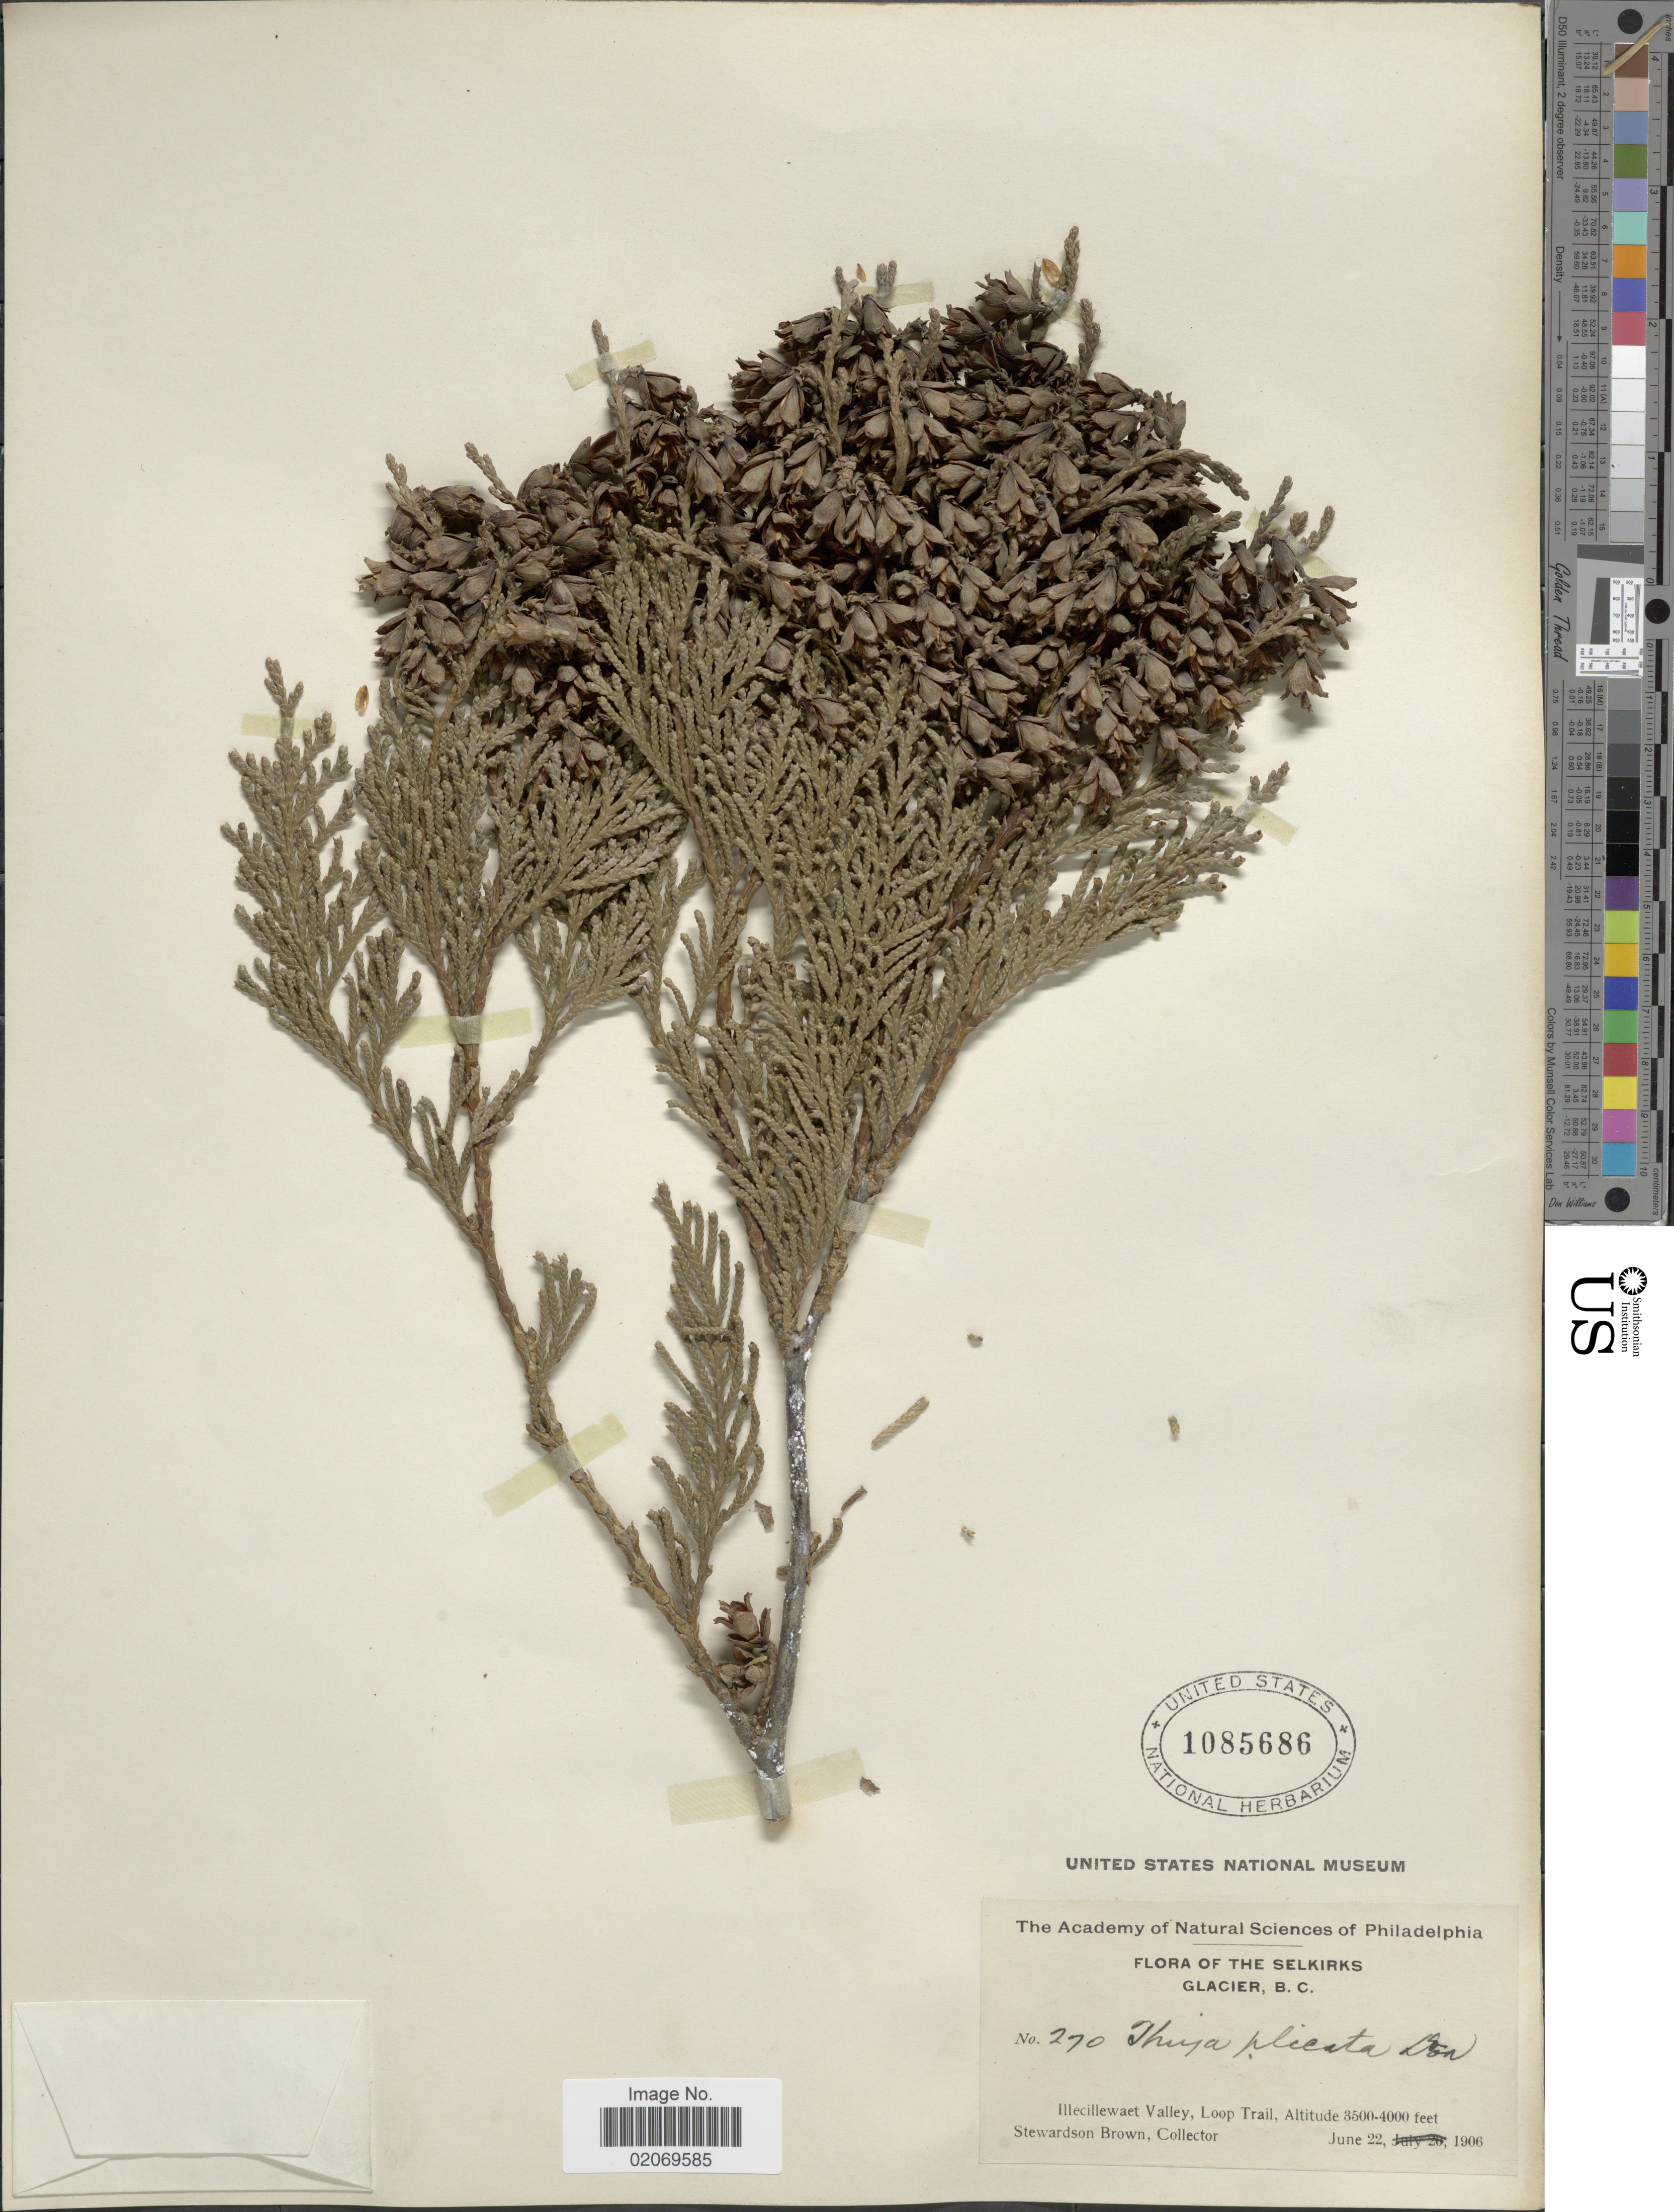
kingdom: Plantae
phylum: Tracheophyta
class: Pinopsida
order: Pinales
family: Cupressaceae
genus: Thuja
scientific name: Thuja plicata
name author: Donn & D. Don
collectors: S. Brown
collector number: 270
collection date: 1906-06-22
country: Canada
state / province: British Columbia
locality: The Selkirks Glacier, Illecillewaet Valley, Loop Trail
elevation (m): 1067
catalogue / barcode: US 1085686